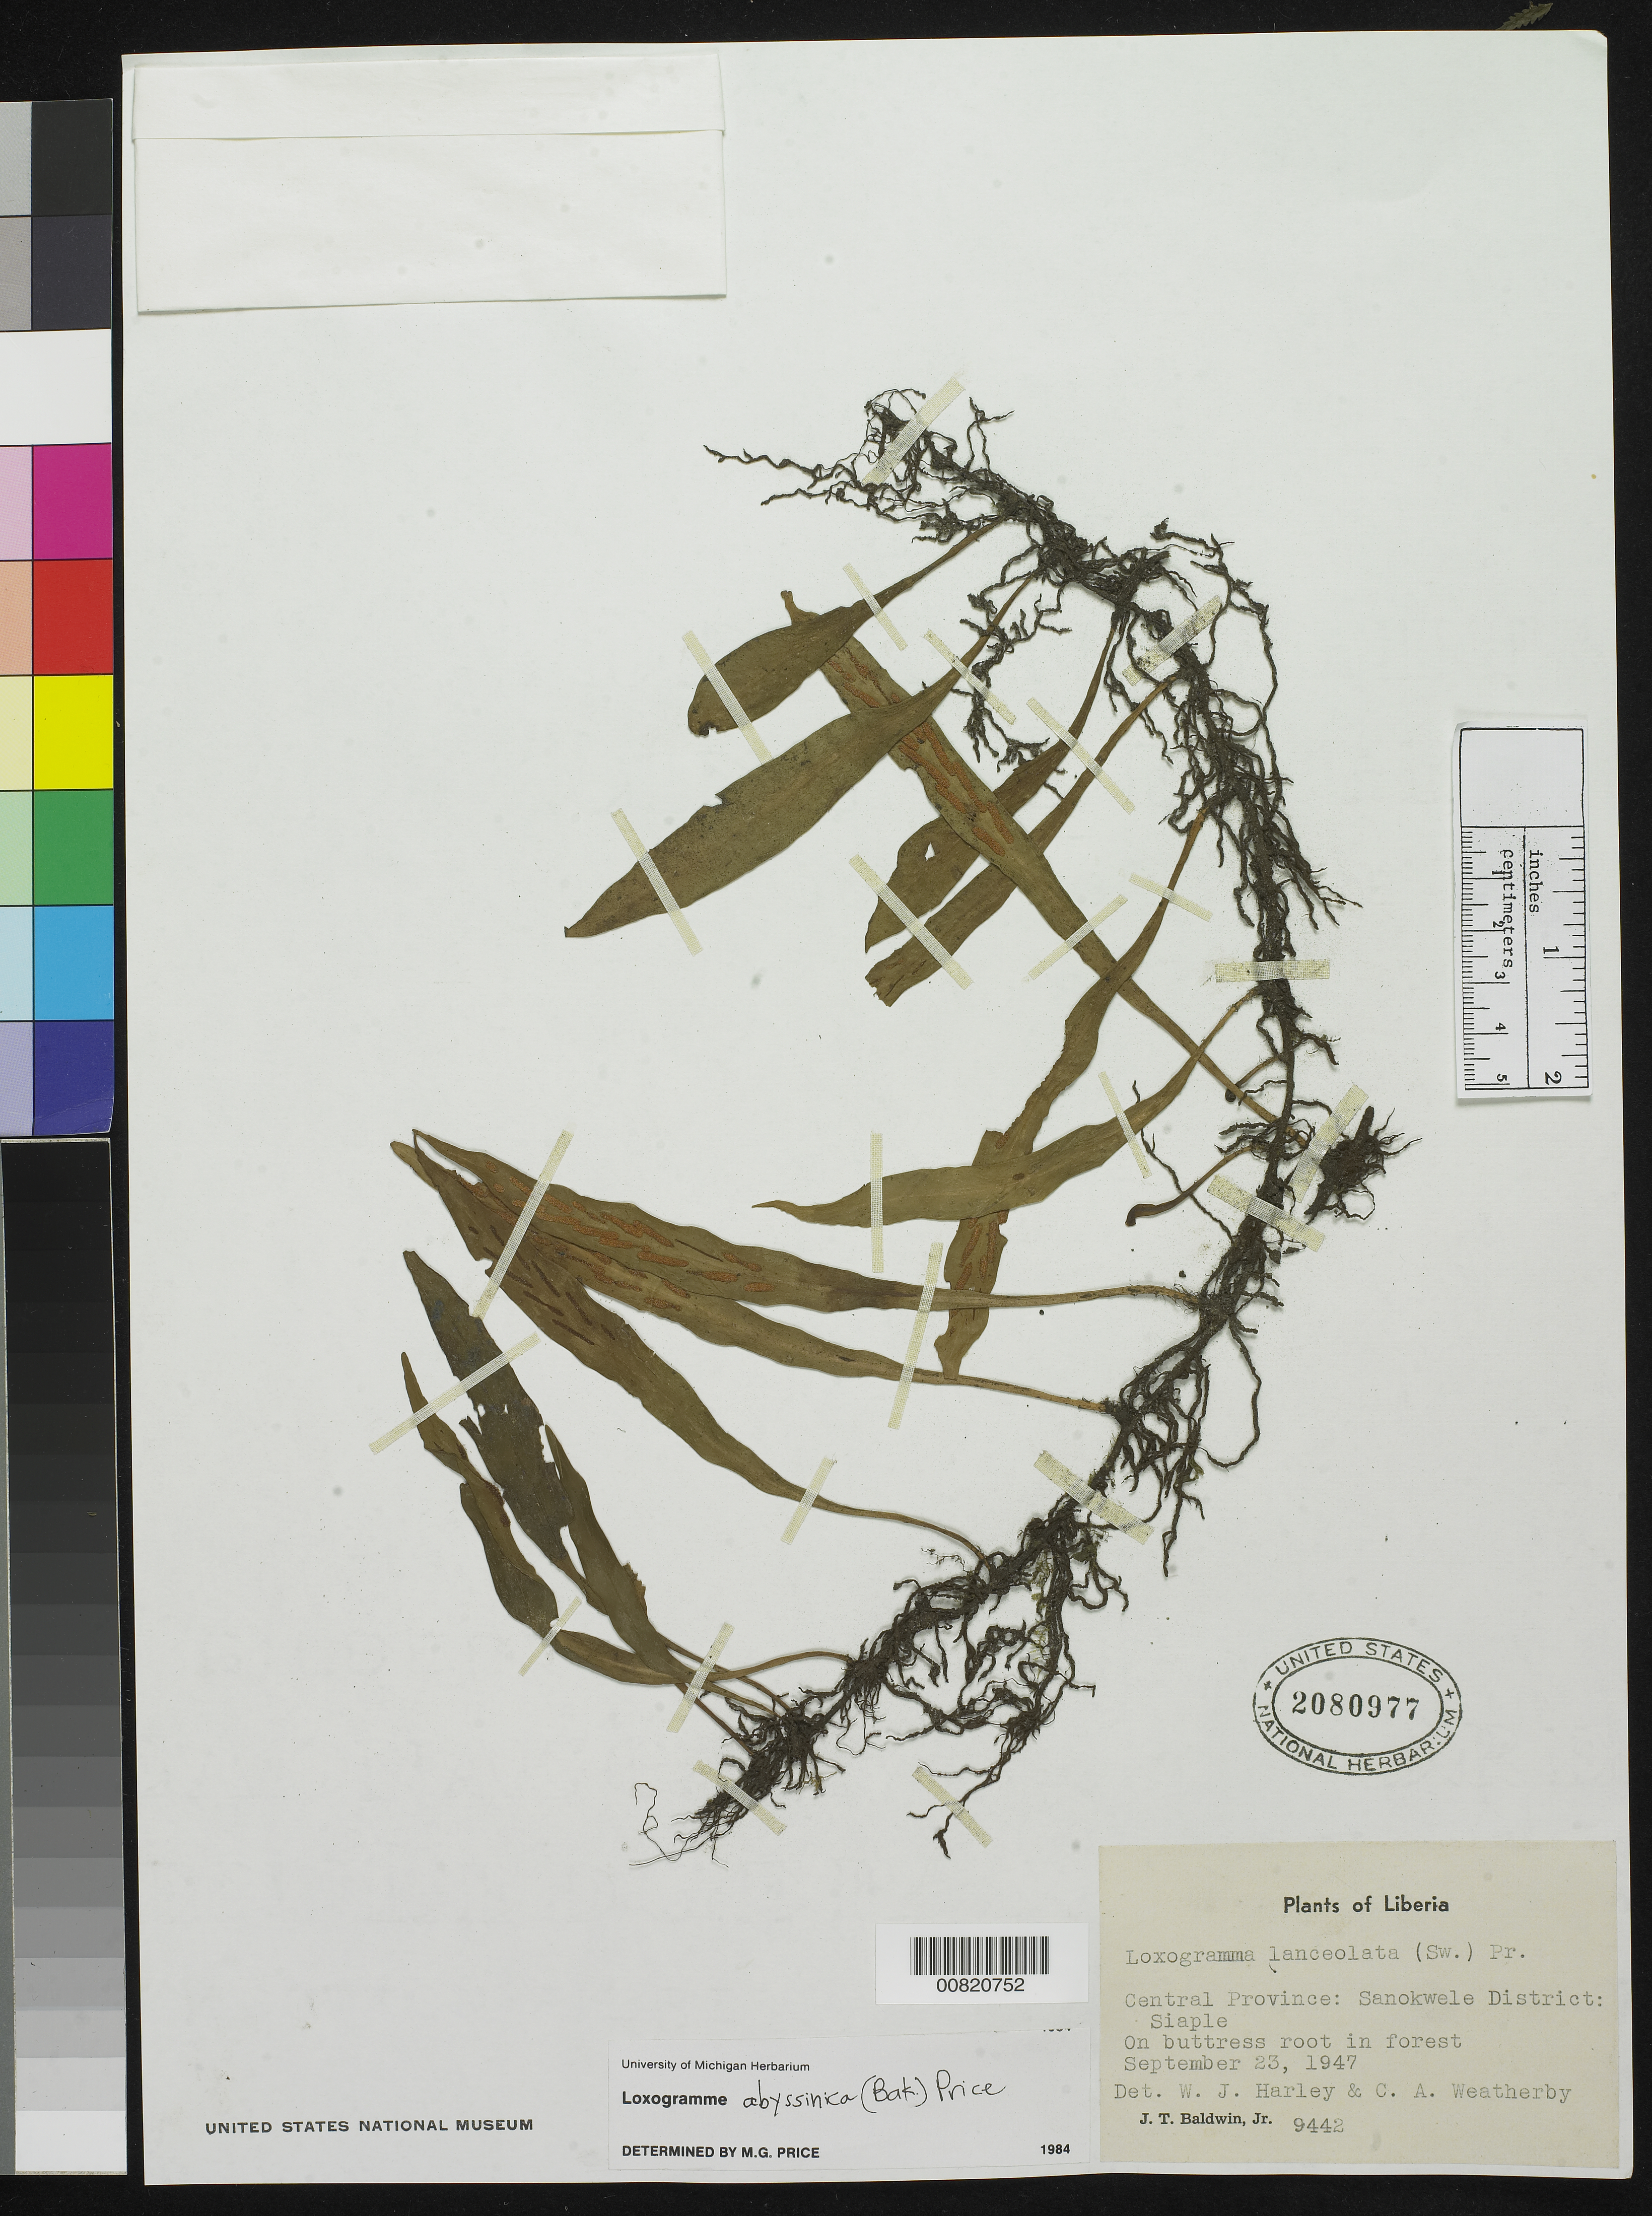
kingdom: Plantae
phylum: Tracheophyta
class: Polypodiopsida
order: Polypodiales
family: Polypodiaceae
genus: Loxogramme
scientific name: Loxogramme abyssinica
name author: (Baker) Price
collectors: J. T. Baldwin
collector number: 9442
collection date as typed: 23 Sep 1947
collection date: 1947-09-23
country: Liberia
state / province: Nimba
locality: Central Province: Sanokwele District, Siaple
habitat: Forest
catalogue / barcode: US 2080977